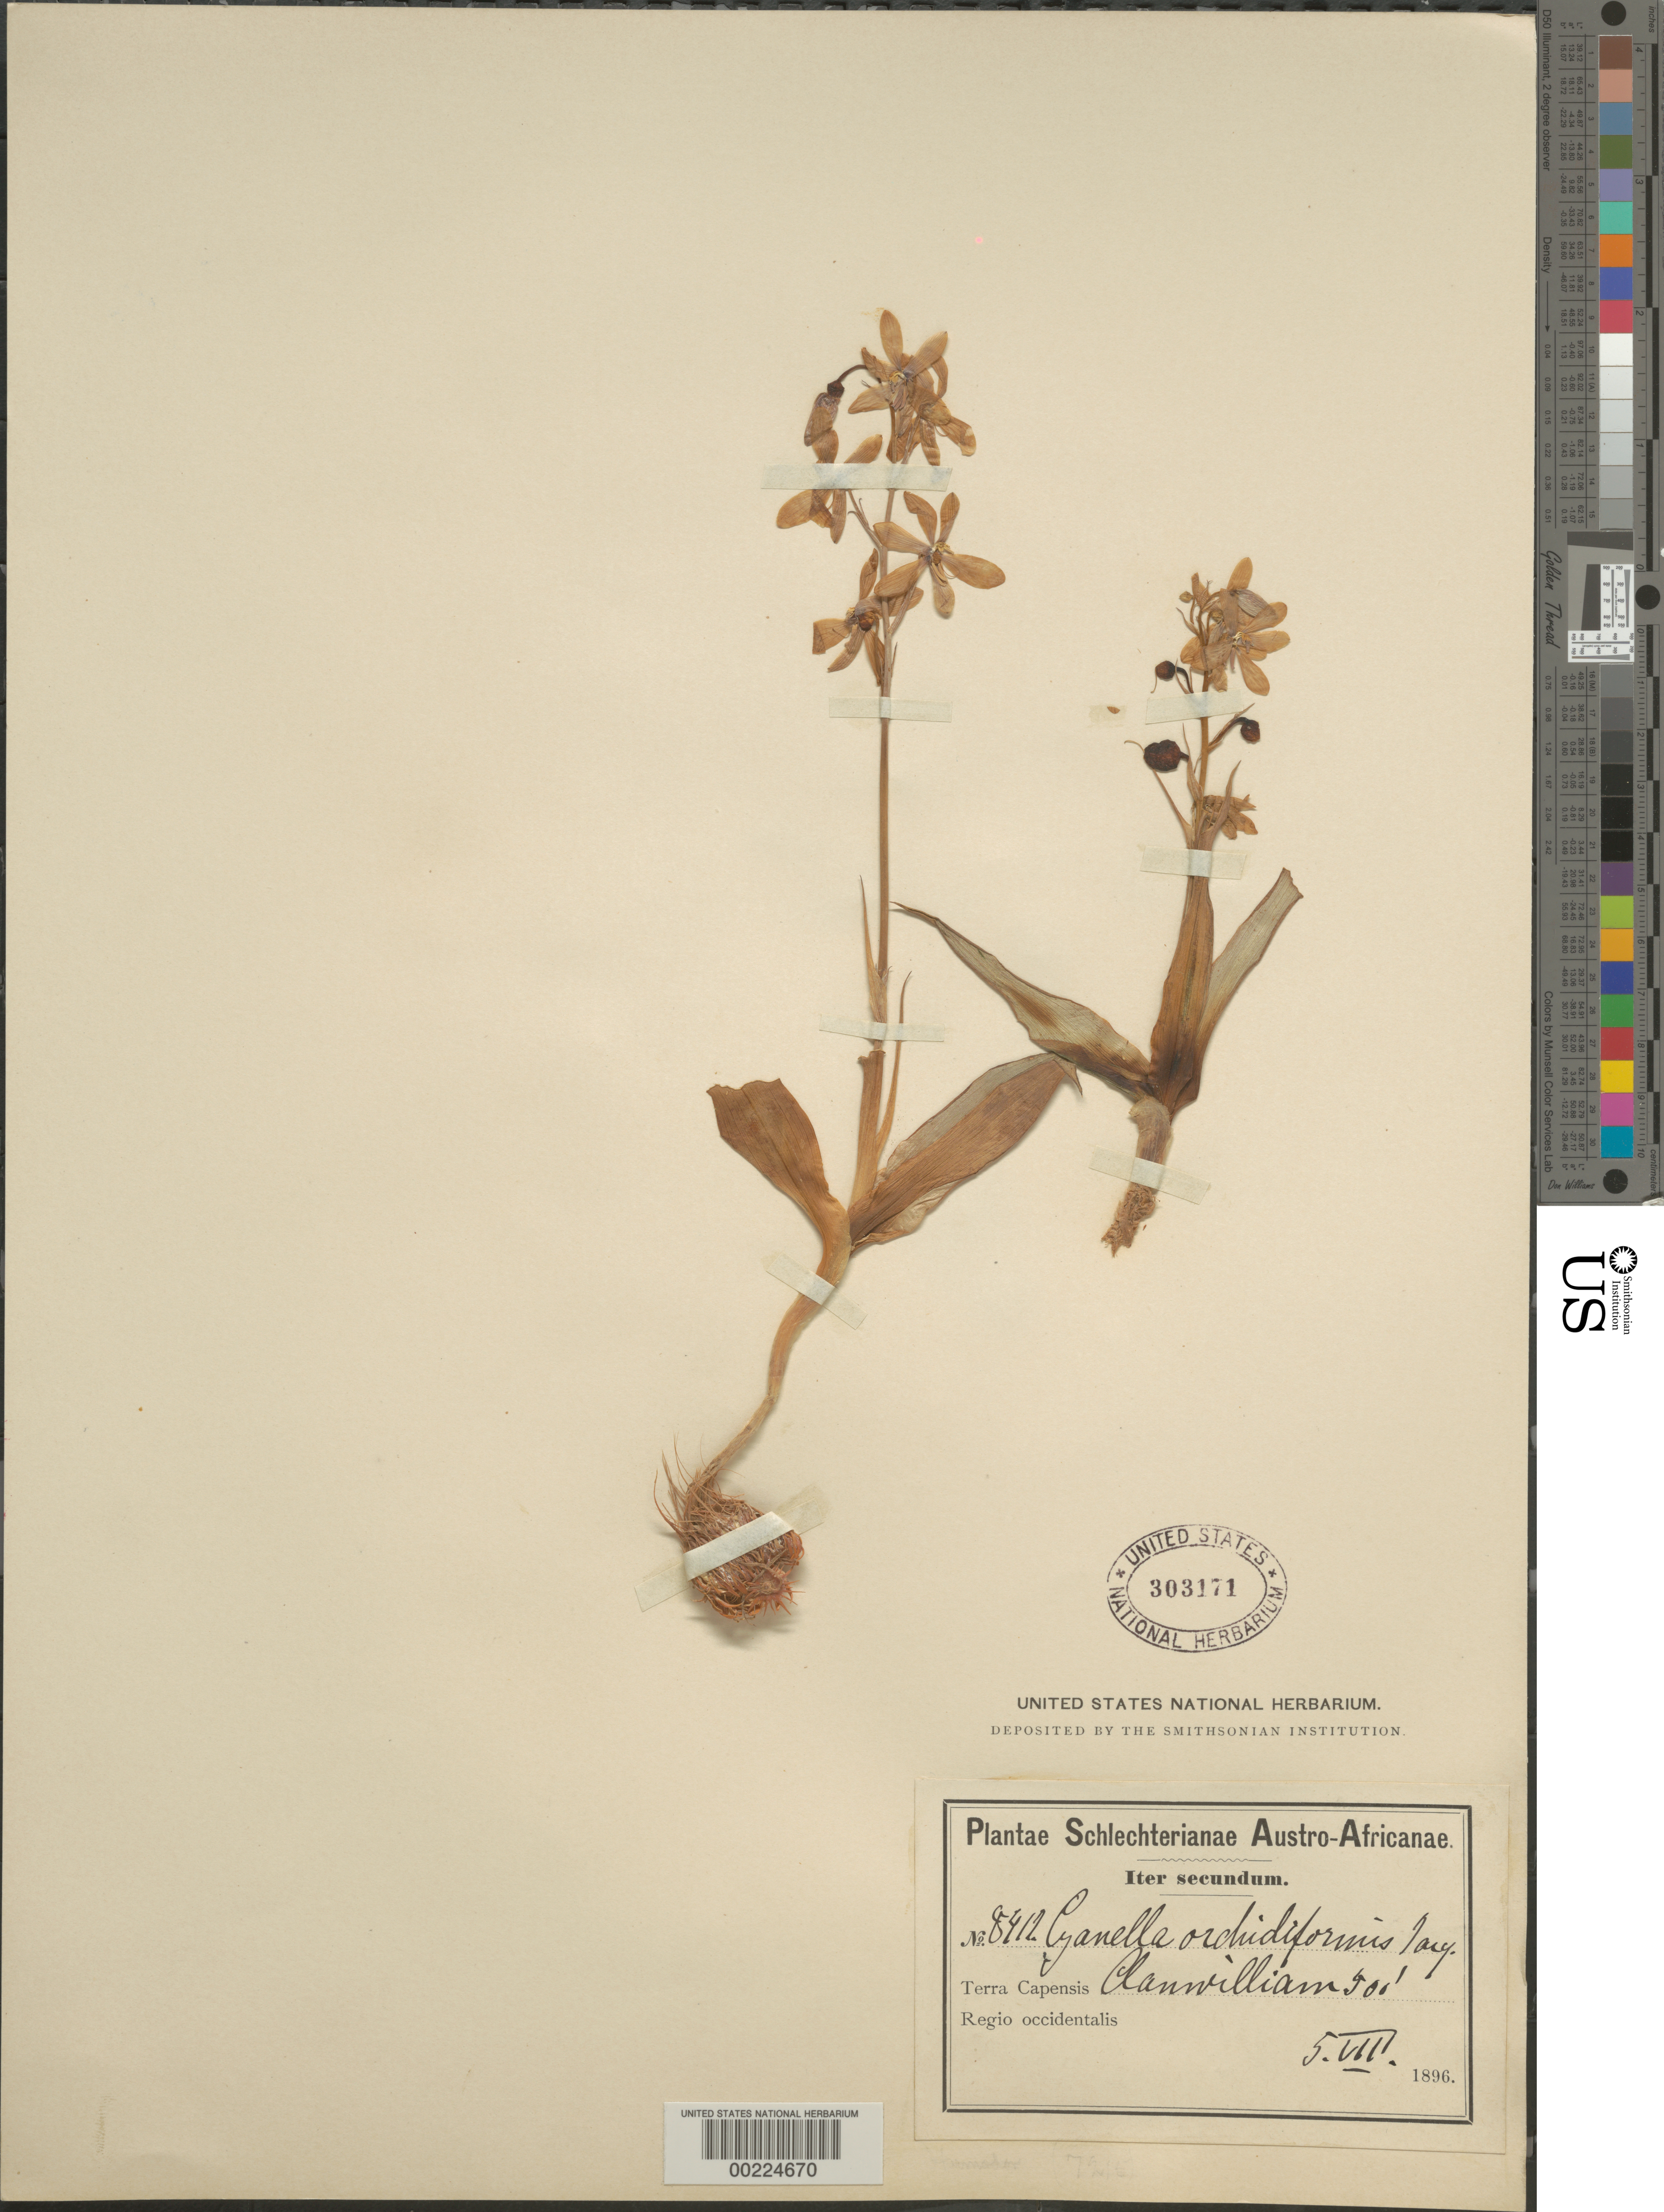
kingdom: Plantae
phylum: Tracheophyta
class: Liliopsida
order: Asparagales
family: Tecophilaeaceae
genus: Cyanella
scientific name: Cyanella orchidiformis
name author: Jacq.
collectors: M. Schlechter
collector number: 8412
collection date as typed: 05 Aug 1896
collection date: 1896-08-05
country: South Africa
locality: Clanwilliam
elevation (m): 152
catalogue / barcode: US 303171